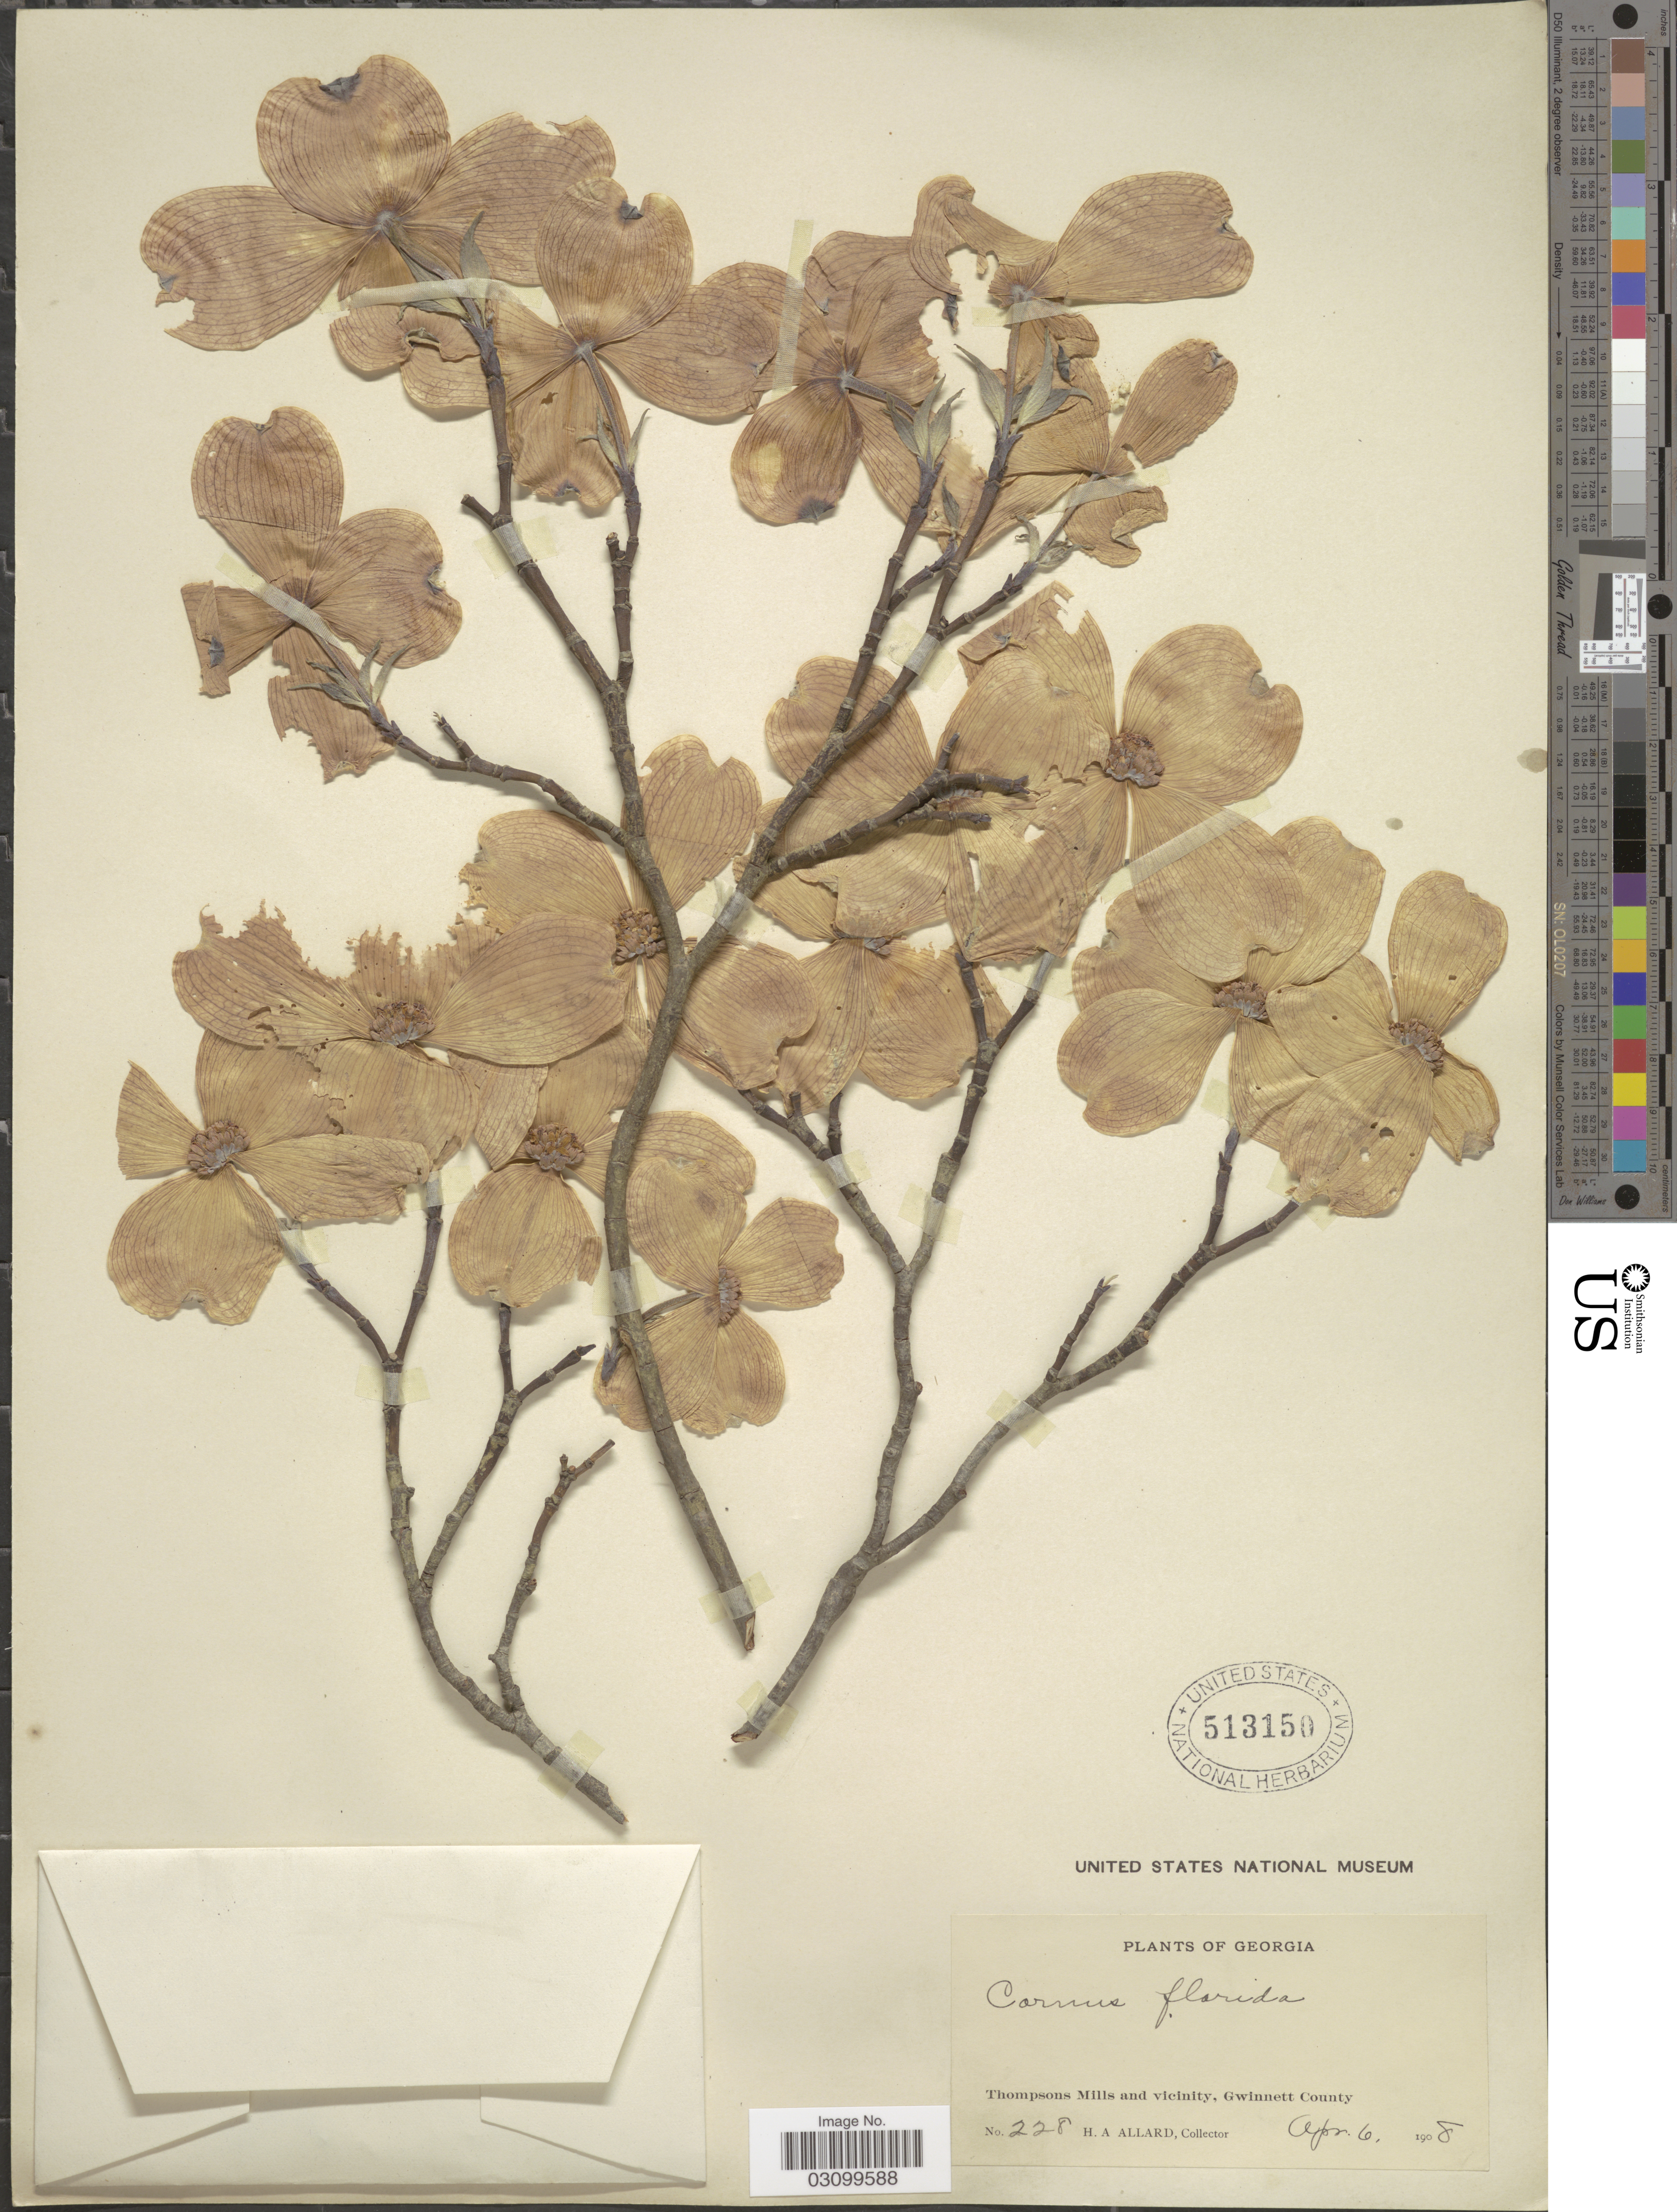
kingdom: Plantae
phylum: Tracheophyta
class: Magnoliopsida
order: Cornales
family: Cornaceae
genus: Cornus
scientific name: Cornus florida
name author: L.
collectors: H. A. Allard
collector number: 228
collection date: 1908-04-06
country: United States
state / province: Georgia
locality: Thompsons Mills and vicinity, Gwinett County.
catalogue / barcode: US 513150